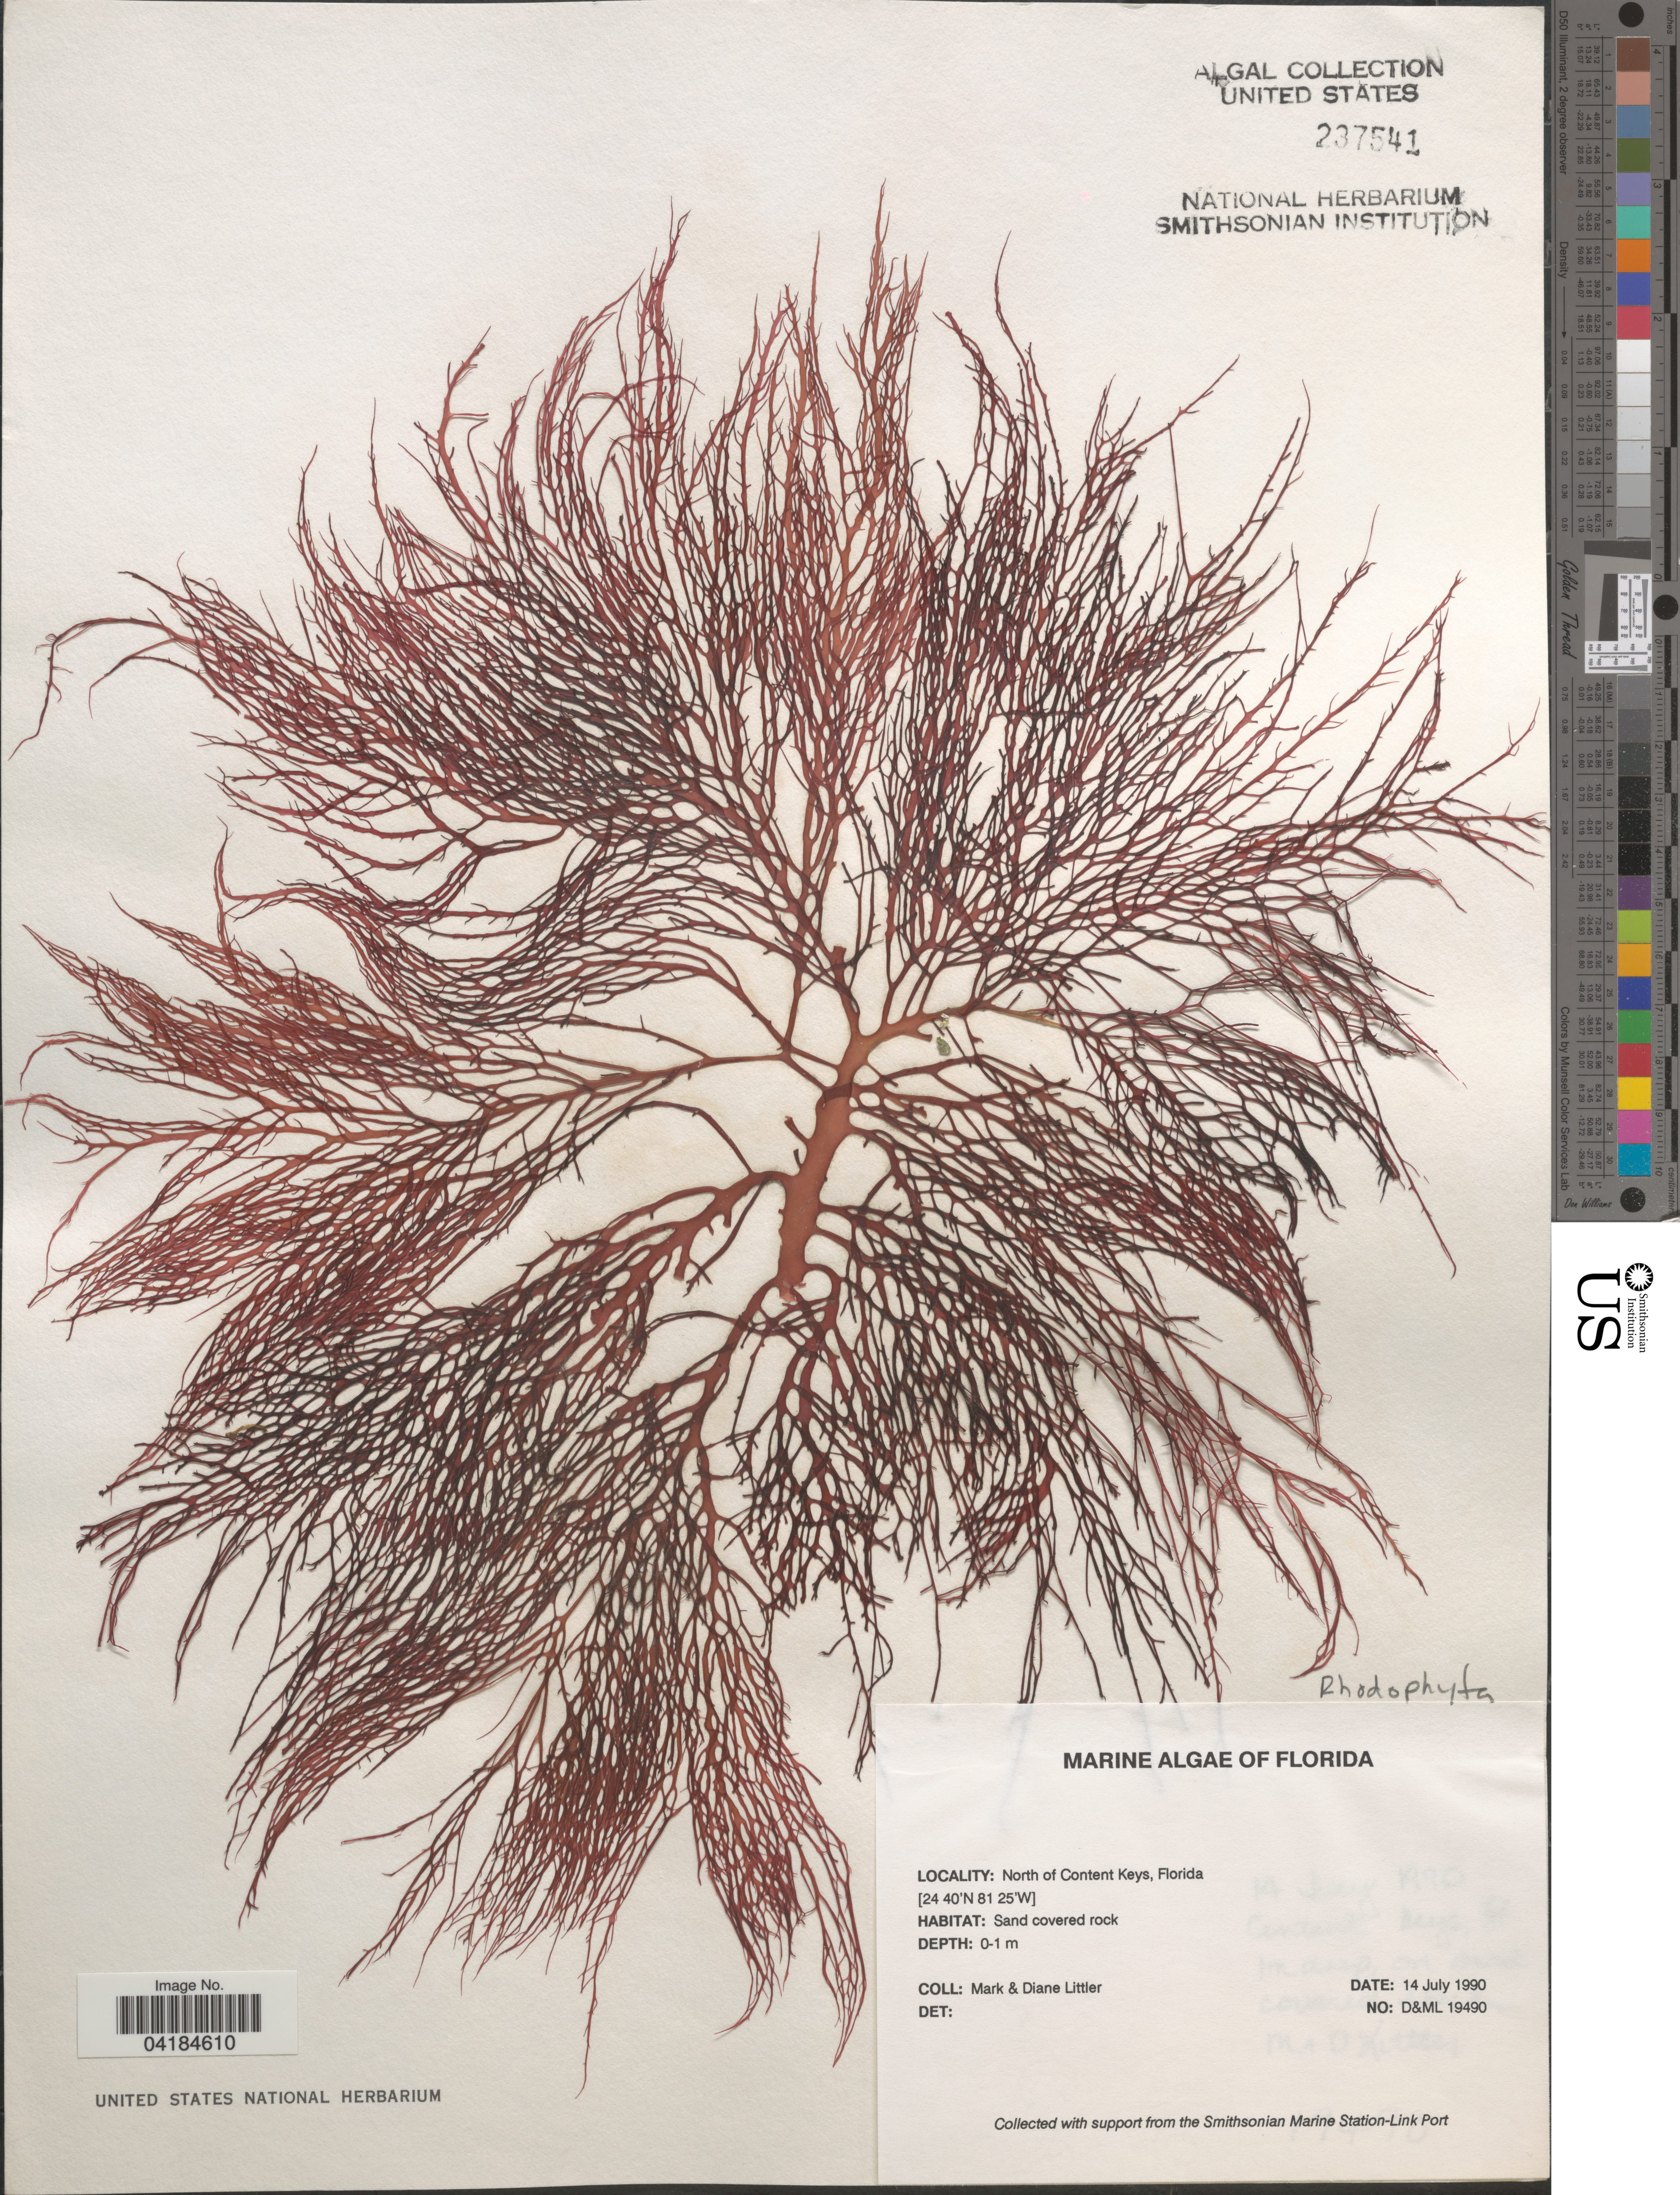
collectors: M. Littler & D. S. Littler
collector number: D&ML19490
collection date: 1990-07-14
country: United States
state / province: Florida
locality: North of Content Keys.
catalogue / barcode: US 237541